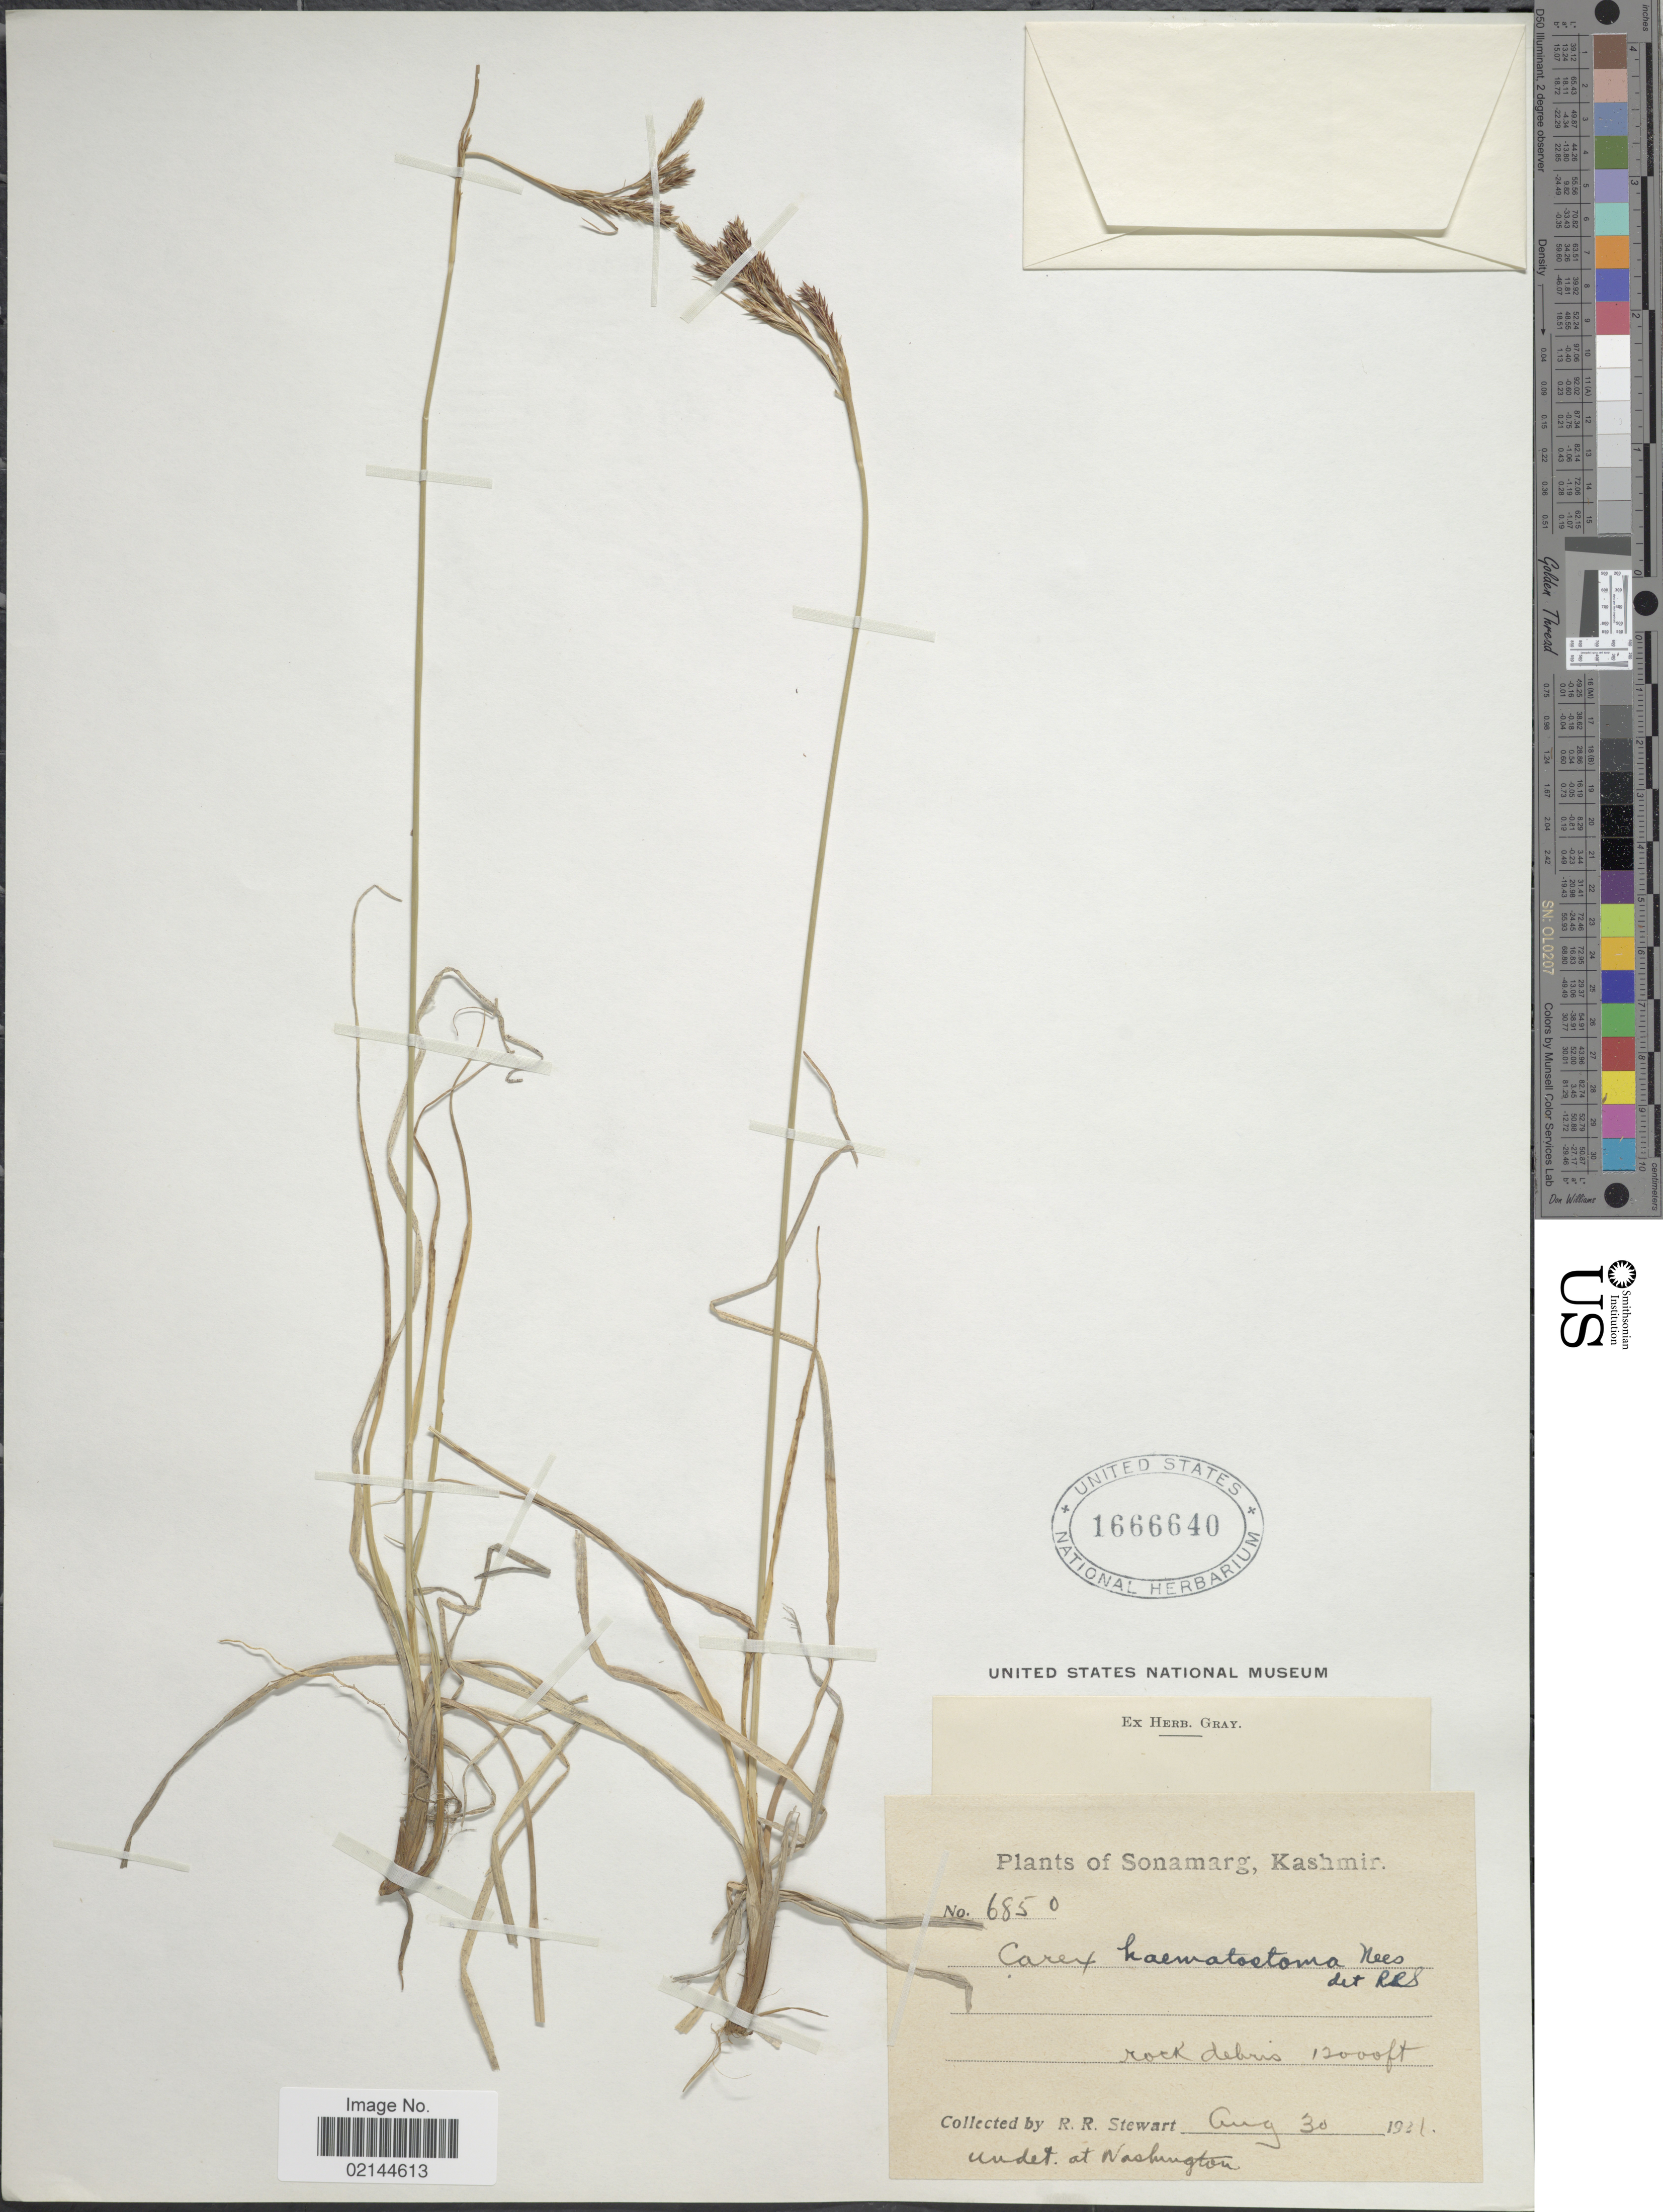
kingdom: Plantae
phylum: Tracheophyta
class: Liliopsida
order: Poales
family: Cyperaceae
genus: Carex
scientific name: Carex haematostoma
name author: Nees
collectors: R. R. Stewart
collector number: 6850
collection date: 1921-08-30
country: India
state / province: Jammu and Kashmir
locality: Kashmir. Sonamarg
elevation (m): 3658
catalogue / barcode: US 1666640